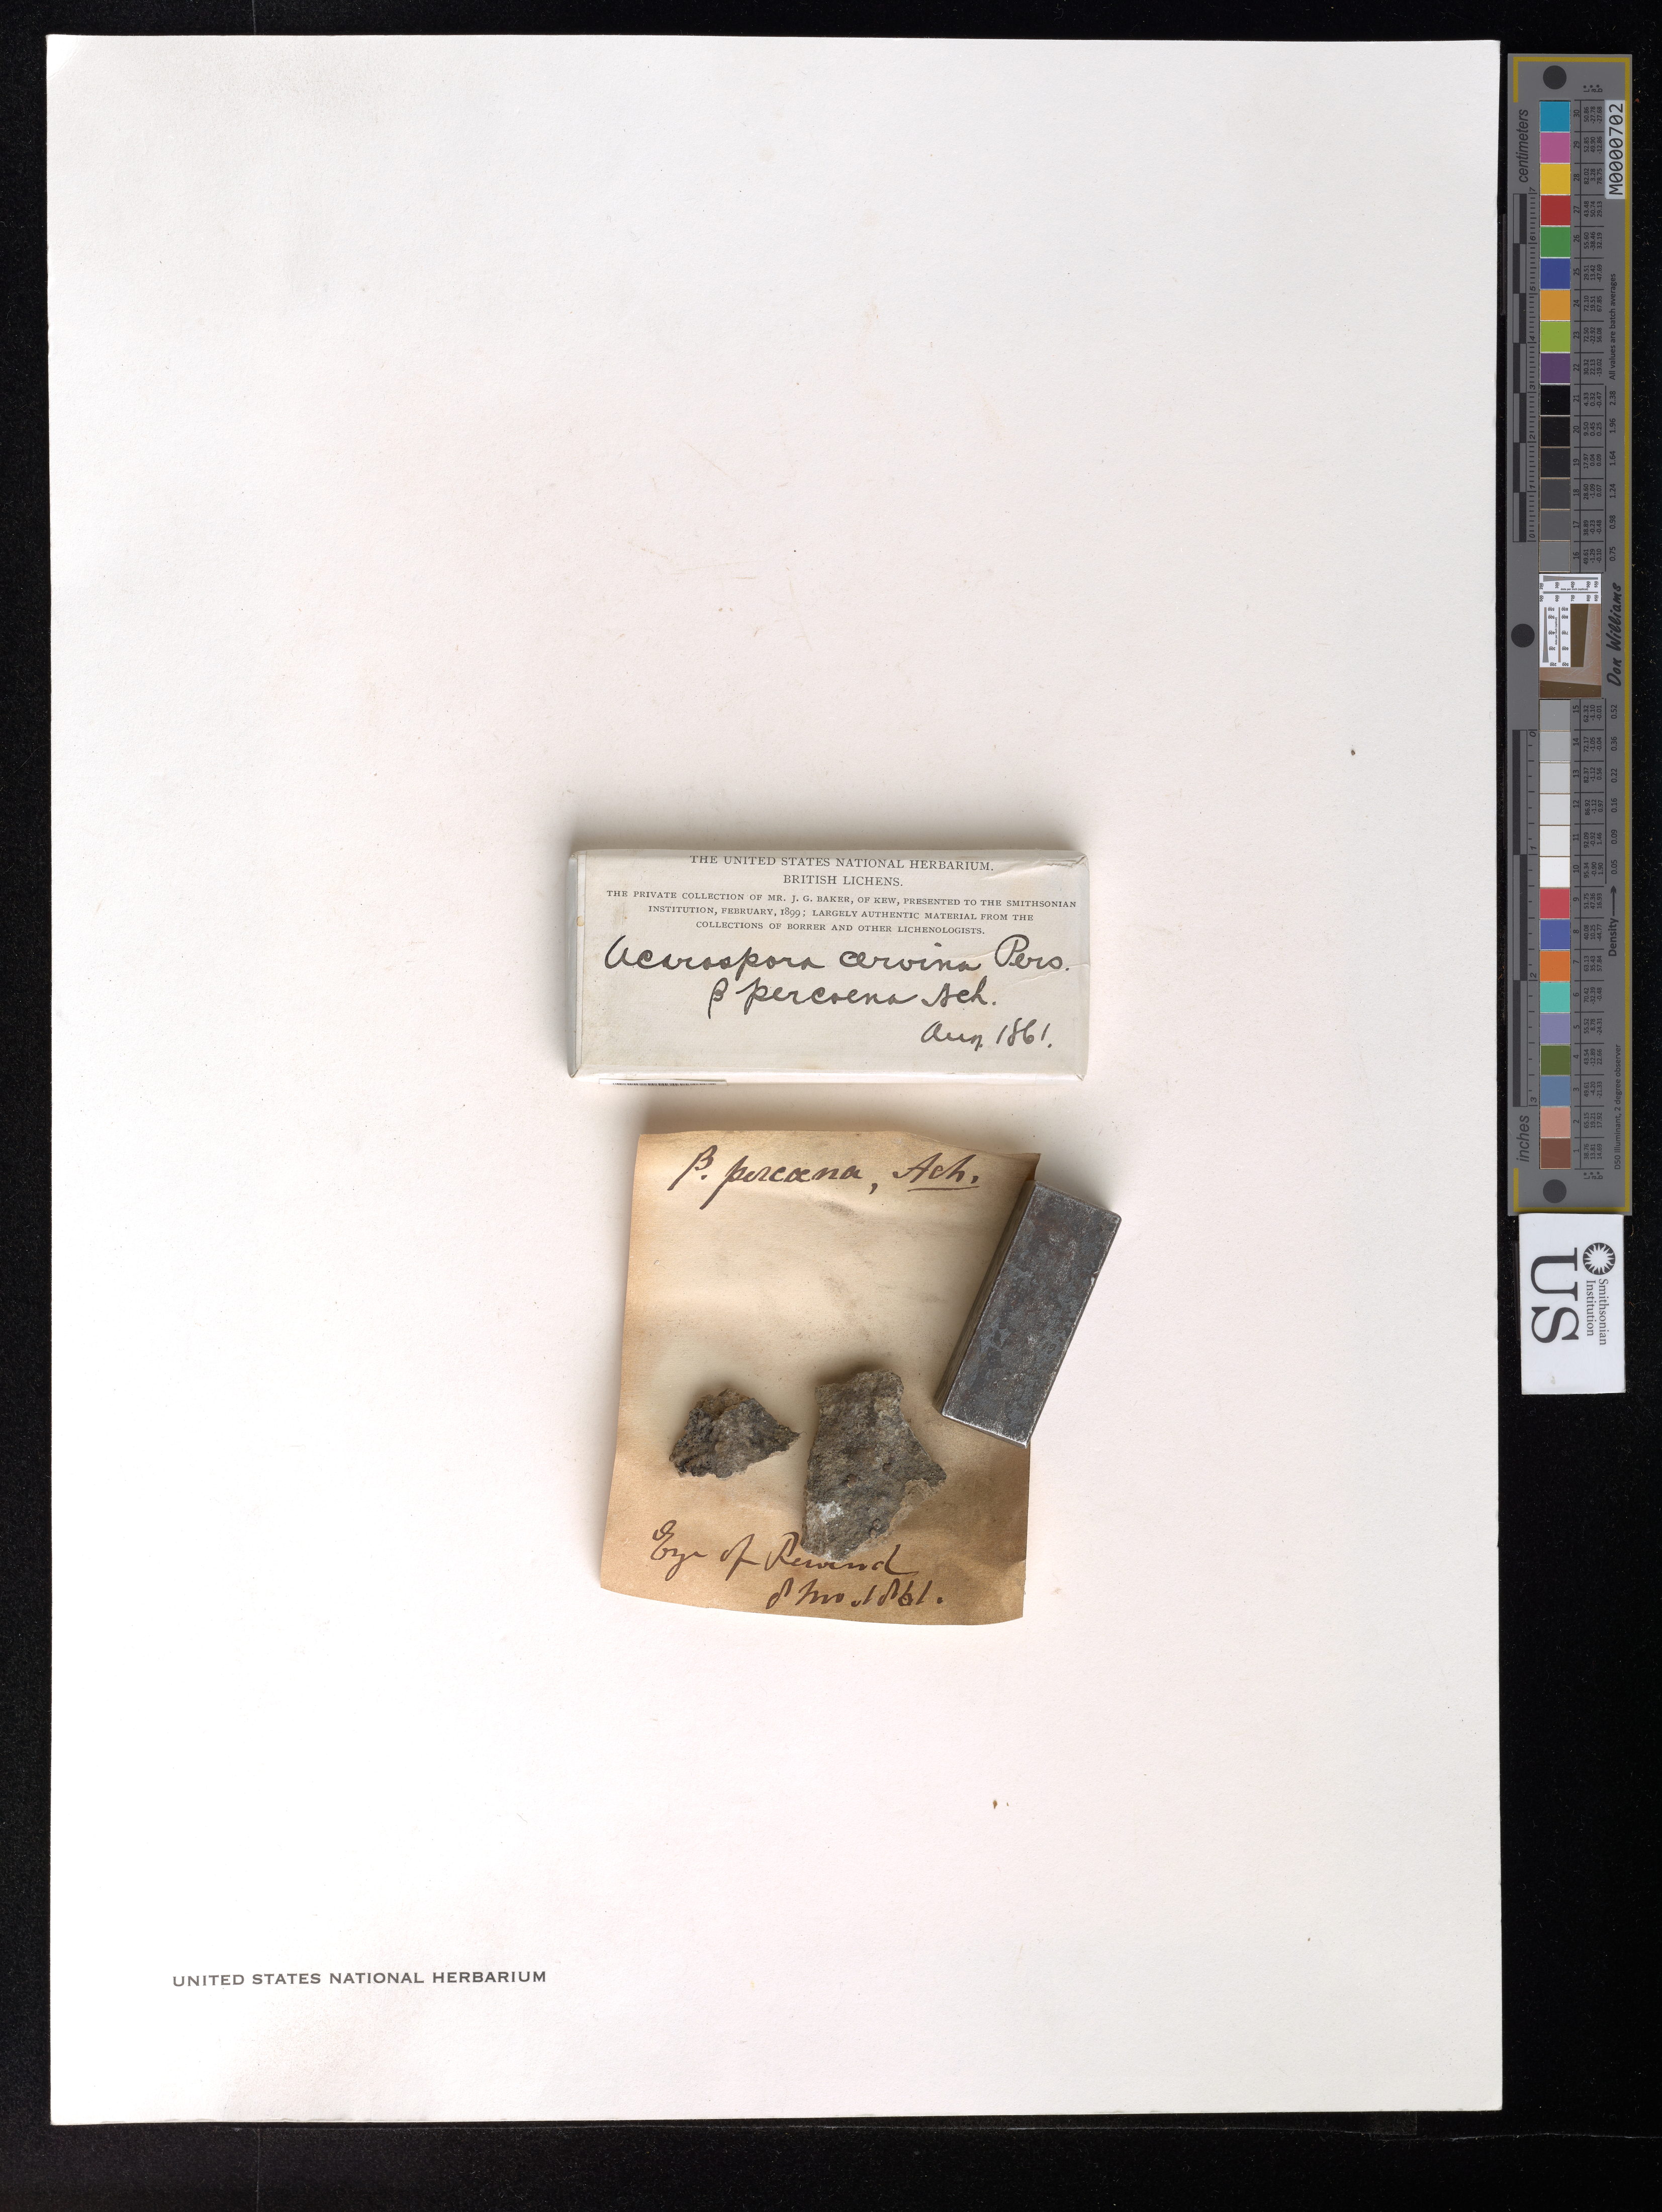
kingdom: Fungi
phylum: Ascomycota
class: Lecanoromycetes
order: Acarosporales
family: Acarosporaceae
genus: Acarospora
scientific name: Acarospora cervina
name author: (Ach.) A. Massal.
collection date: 1861-08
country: United Kingdom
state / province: England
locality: British.